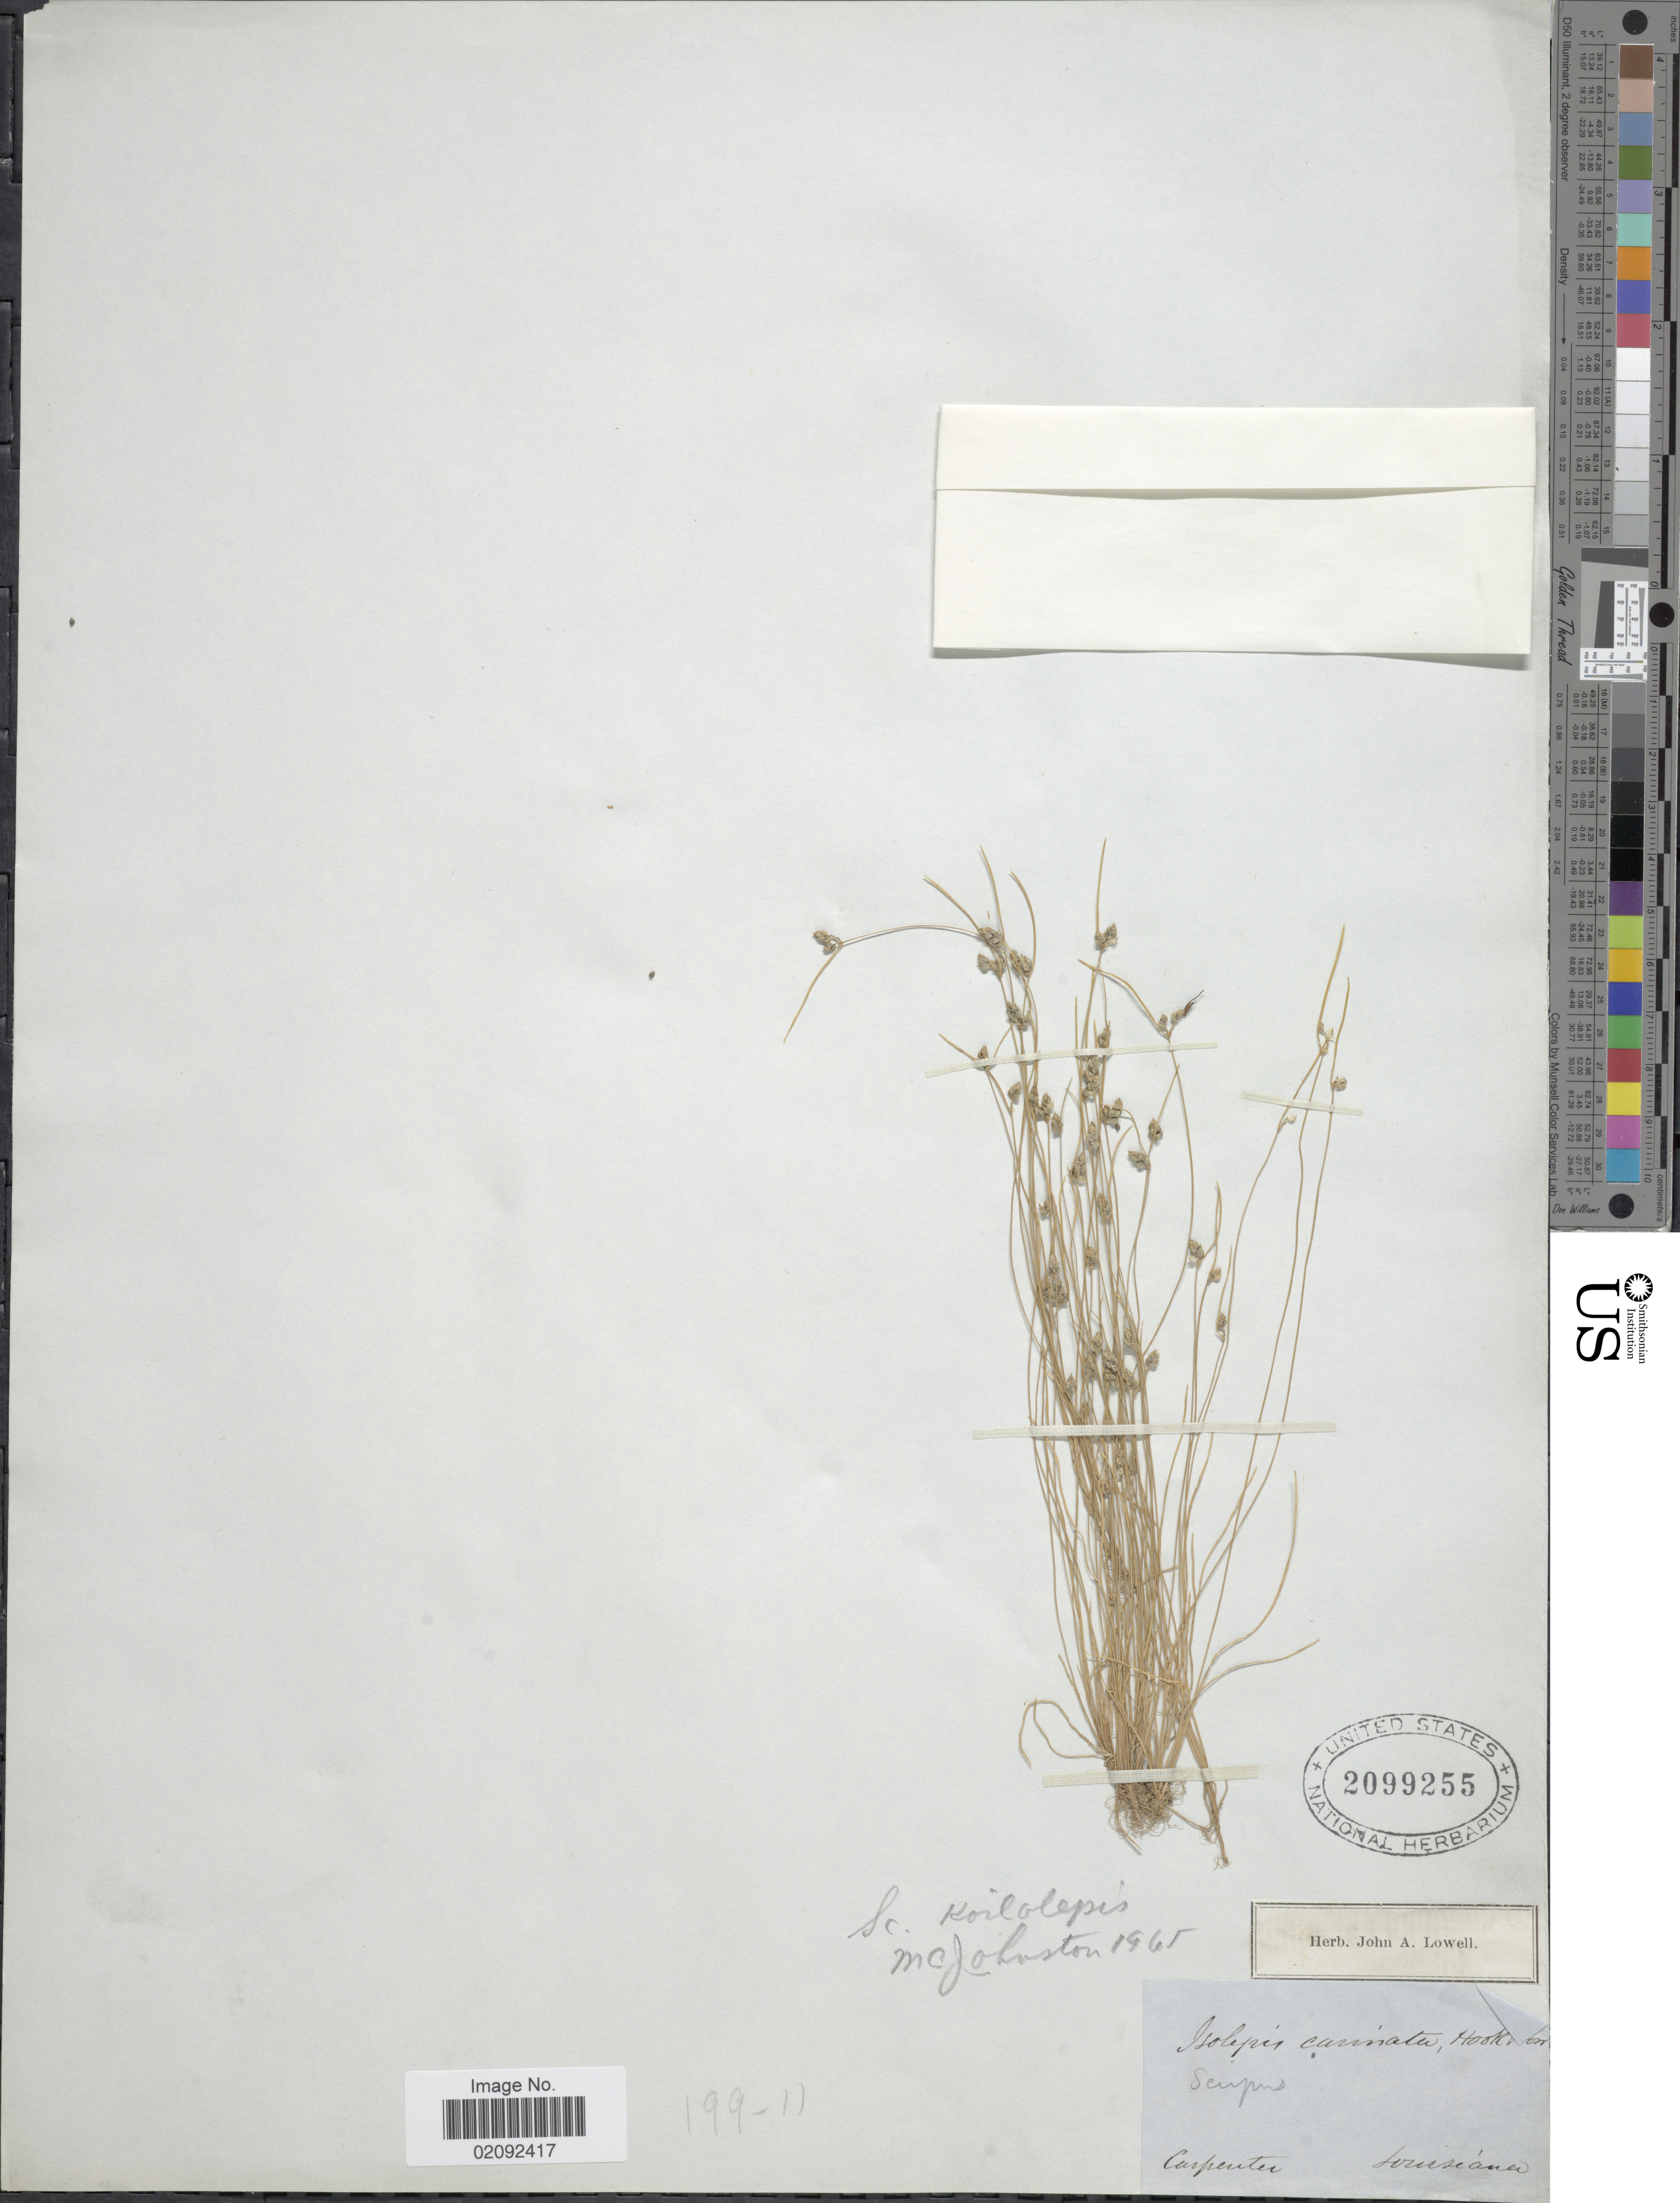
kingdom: Plantae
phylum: Tracheophyta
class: Liliopsida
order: Poales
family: Cyperaceae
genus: Isolepis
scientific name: Isolepis carinata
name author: Hook. & Arn. ex Torr.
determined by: Strong, M. T., (US), Smithsonian Institution - National Museum of Natural History (UNITED STATES)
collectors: -. Carpenter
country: United States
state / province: Louisiana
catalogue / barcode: US 2099255